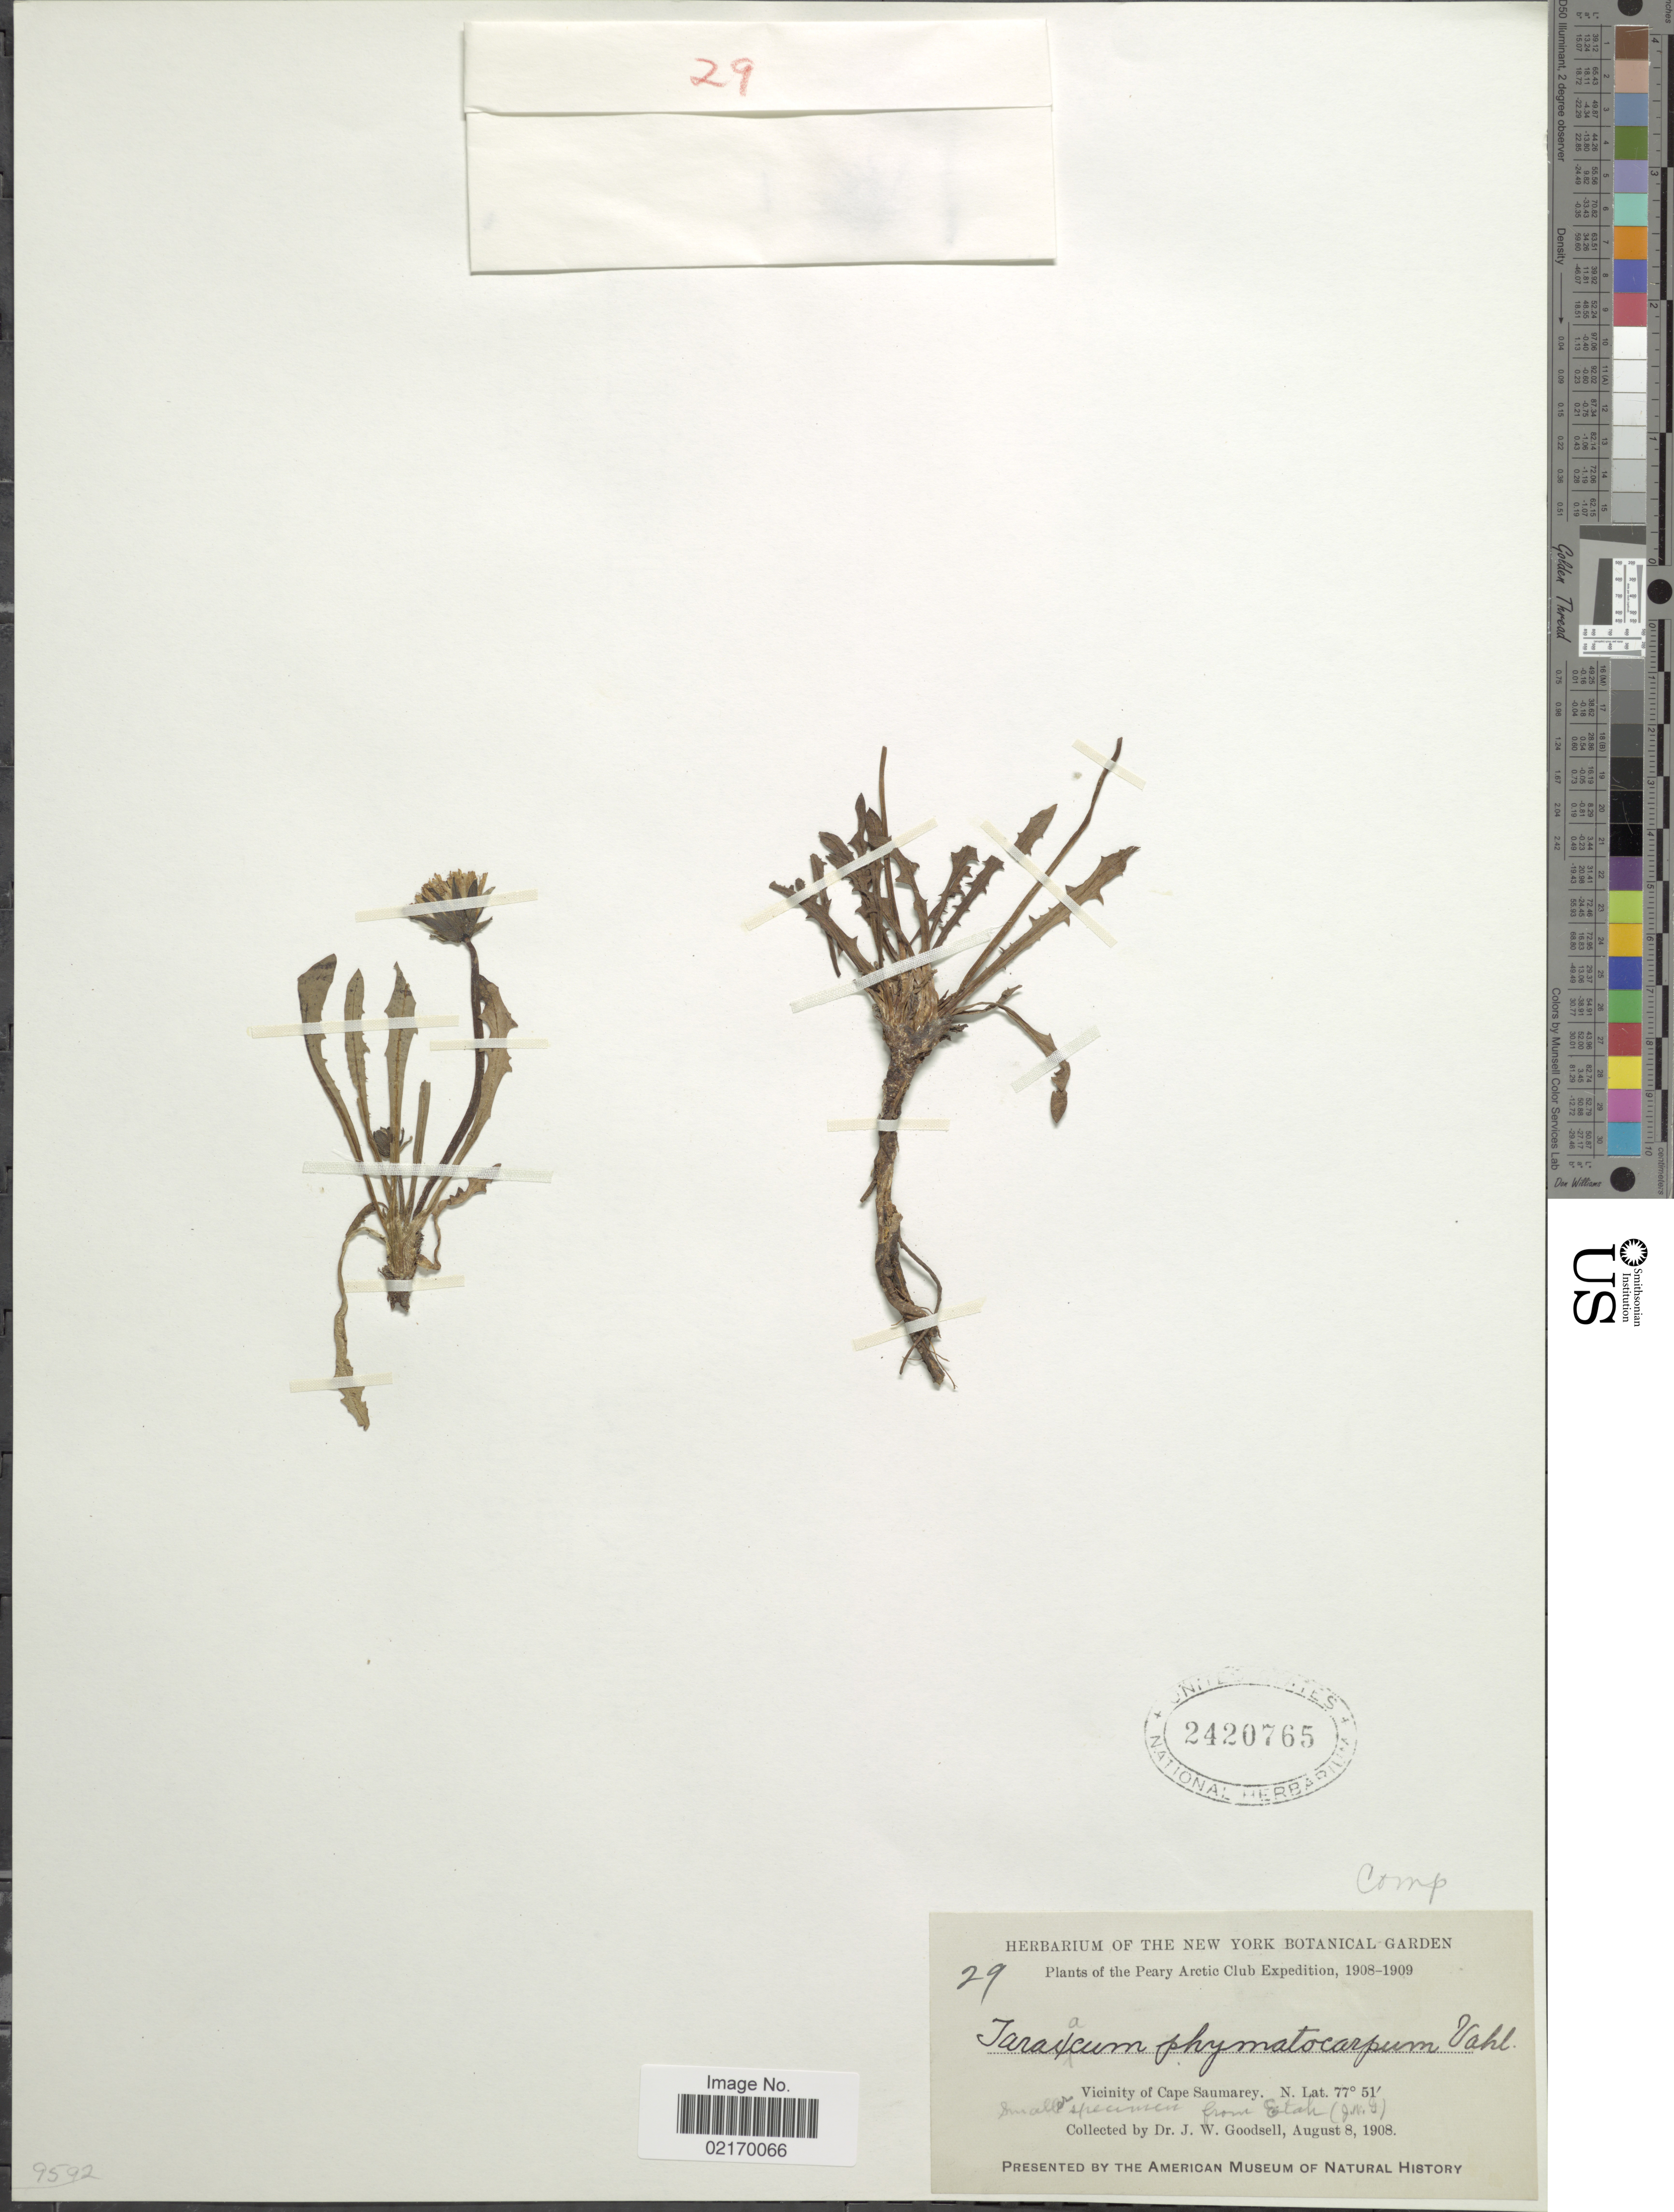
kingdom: Plantae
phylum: Tracheophyta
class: Magnoliopsida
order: Asterales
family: Asteraceae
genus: Taraxacum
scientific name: Taraxacum phymatocarpum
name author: J. Vahl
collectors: J. Goodsell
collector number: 29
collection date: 1908-08-08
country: Greenland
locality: Peary Arctic Club, vicinity of Cape Saumarey, smaller specimen from Etah (J.N.G.)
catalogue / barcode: US 2420765